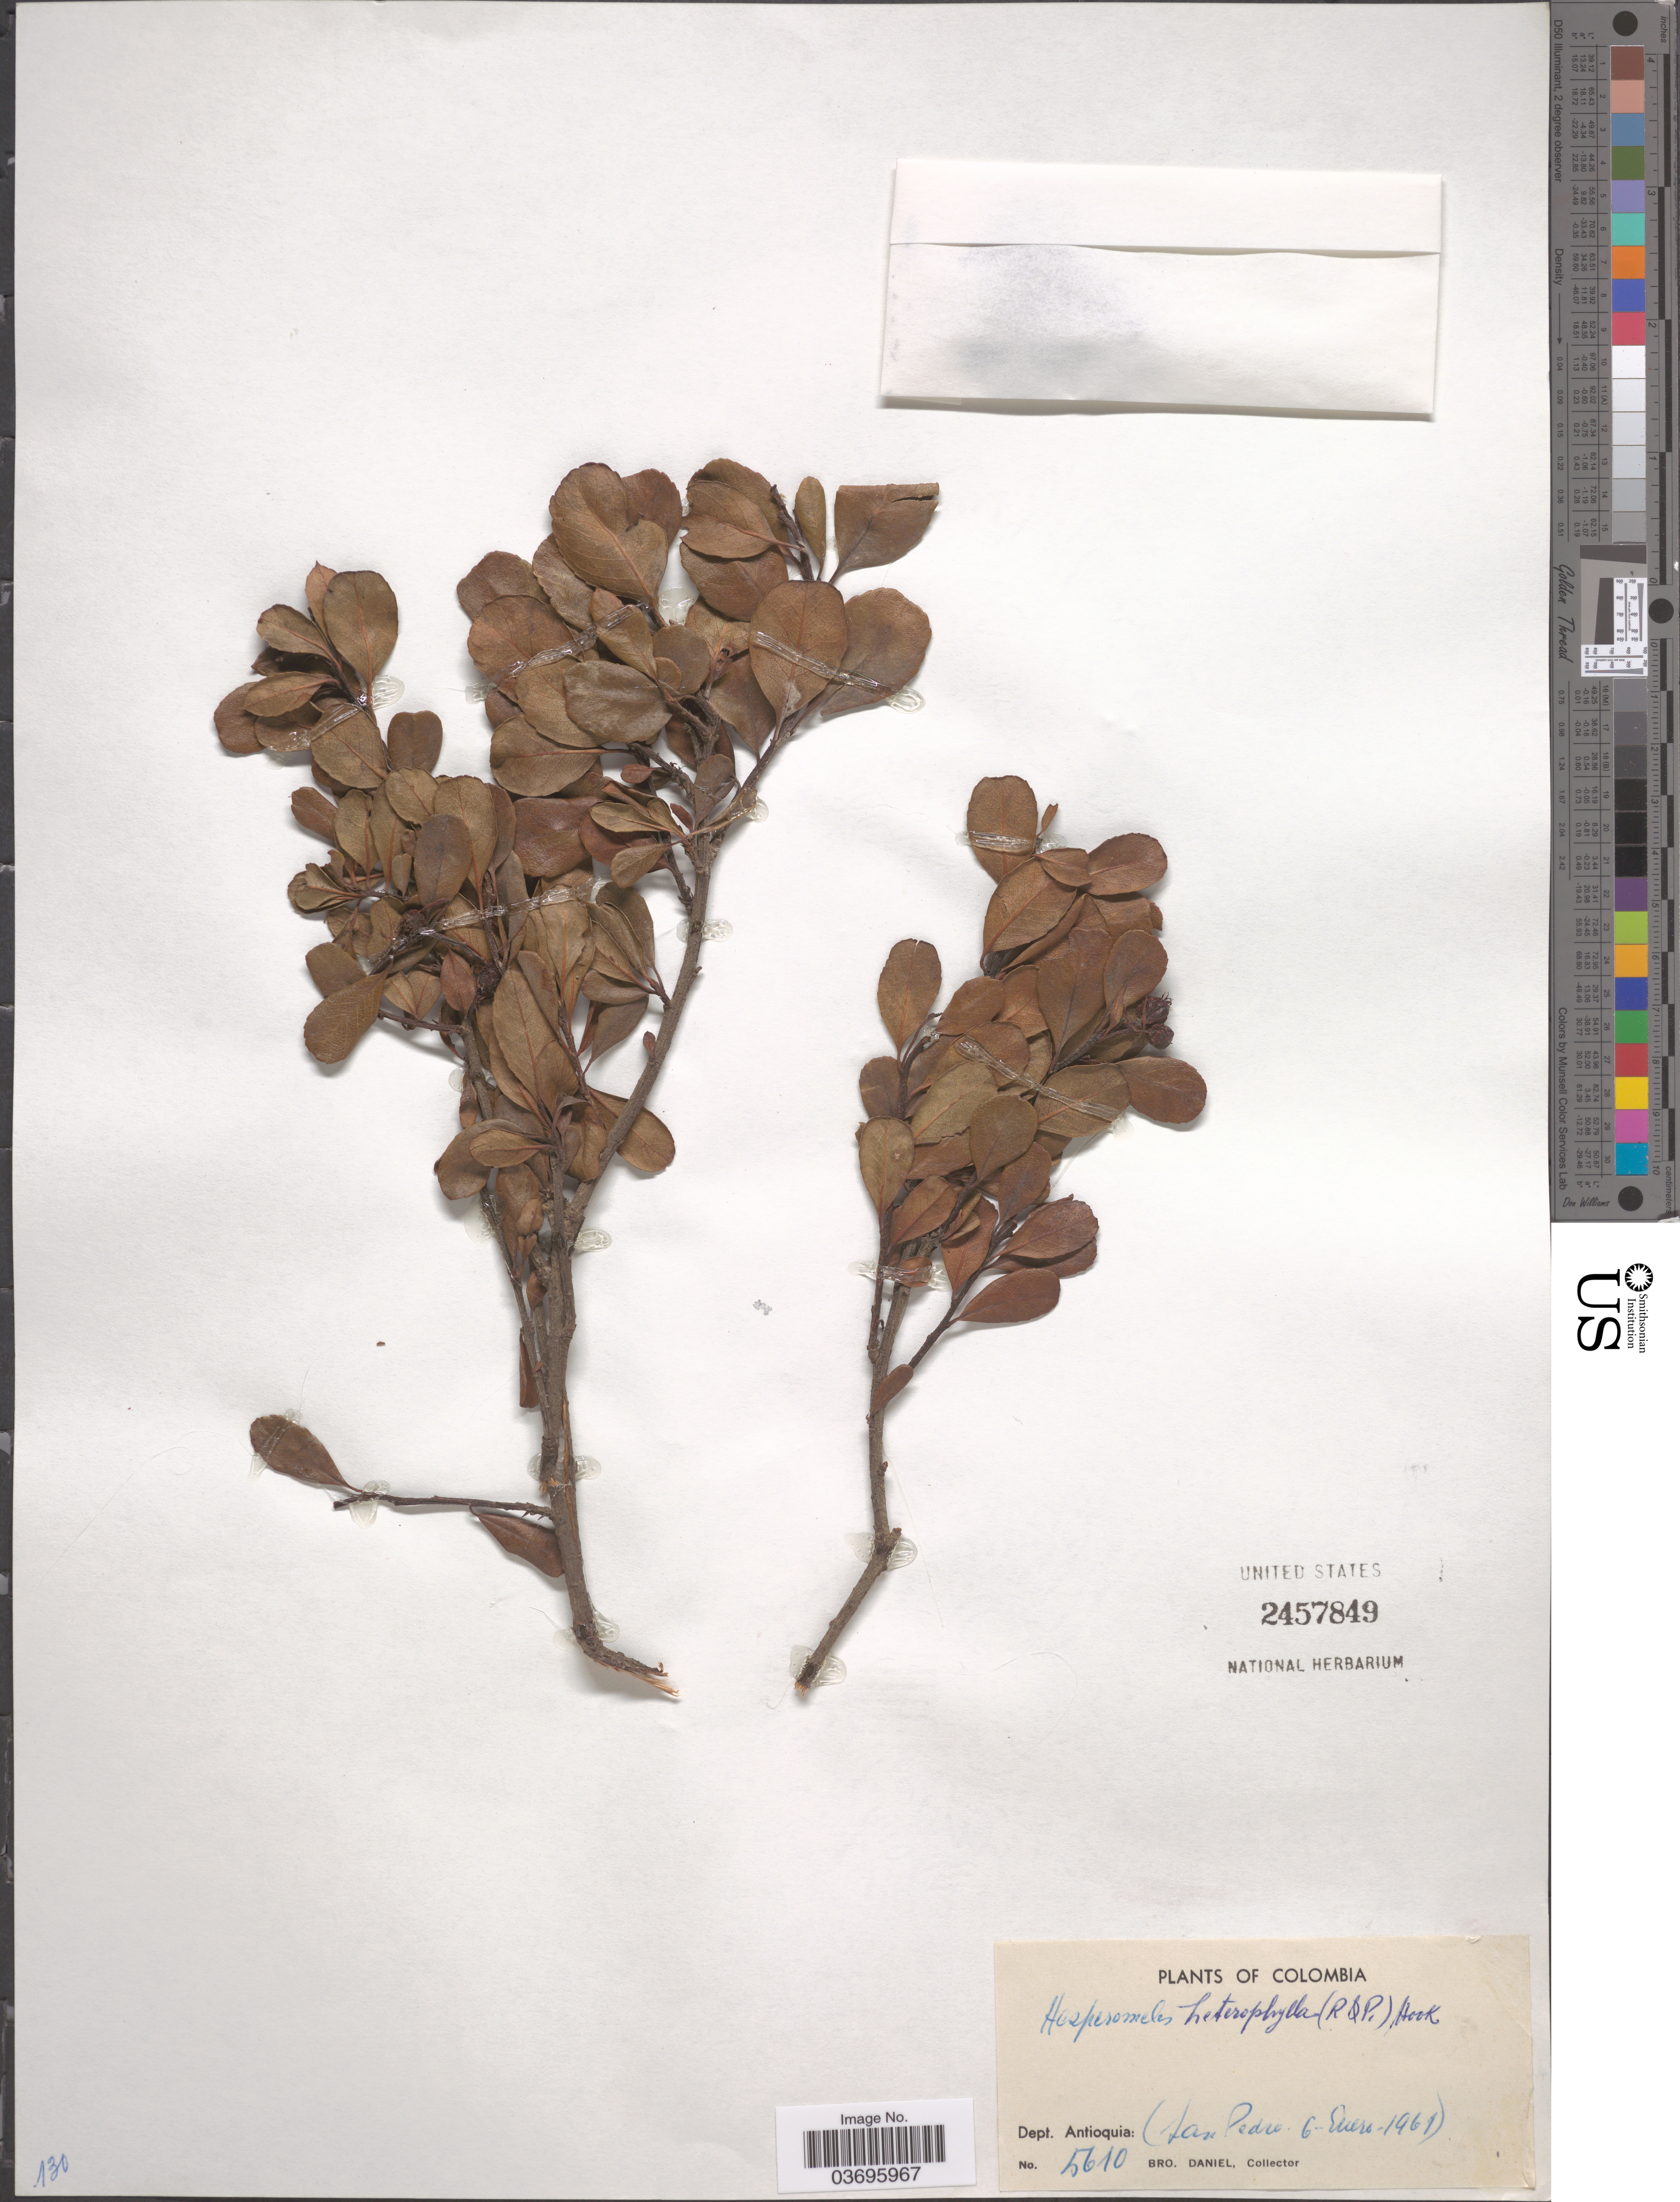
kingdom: Plantae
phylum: Tracheophyta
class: Magnoliopsida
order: Rosales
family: Rosaceae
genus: Hesperomeles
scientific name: Hesperomeles heterophylla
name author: (Ruiz & Pav.) Hook.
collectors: Bro. Daniel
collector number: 5610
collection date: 1961-01-06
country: Colombia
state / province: Antioquia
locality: Dept. Antioquia: (San Pedro).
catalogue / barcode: US 2457849